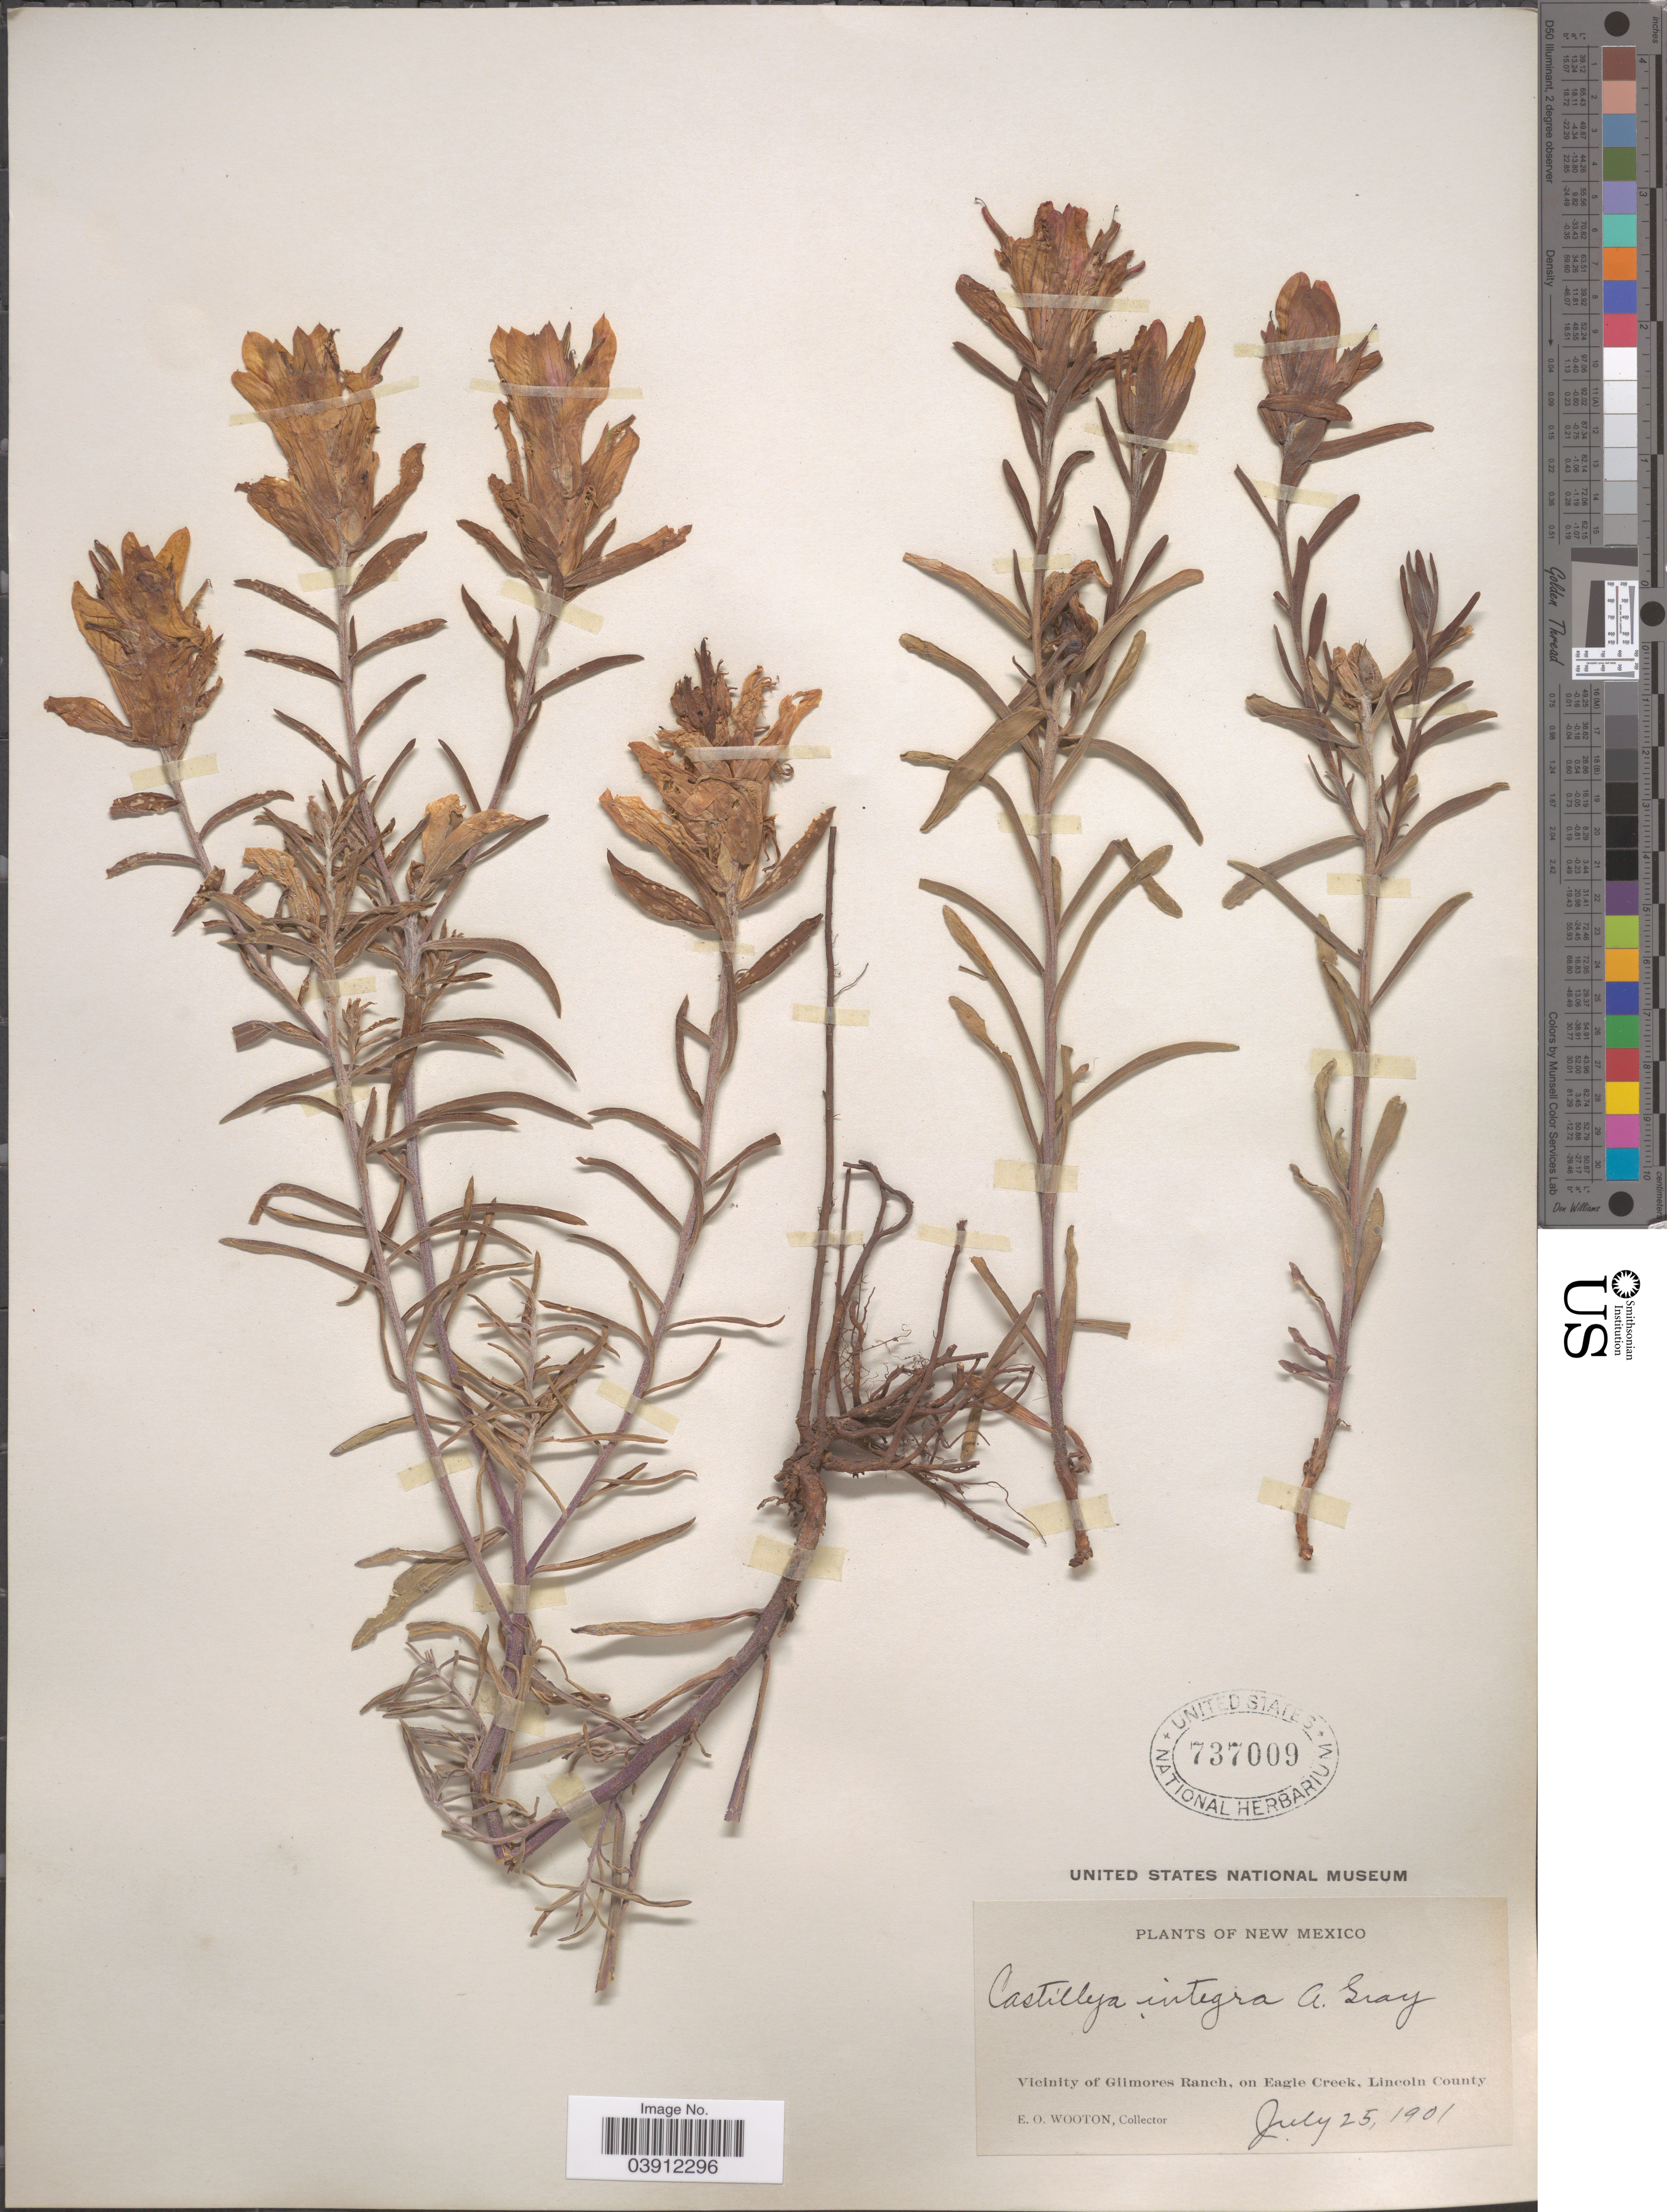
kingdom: Plantae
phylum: Tracheophyta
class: Magnoliopsida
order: Lamiales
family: Orobanchaceae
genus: Castilleja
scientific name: Castilleja integra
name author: A. Gray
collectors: E. O. Wooton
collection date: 1901-07-25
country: United States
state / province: New Mexico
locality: Vicinity of Gilmores Ranch, on Eagle Creek, Lincoln County.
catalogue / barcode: US 737009